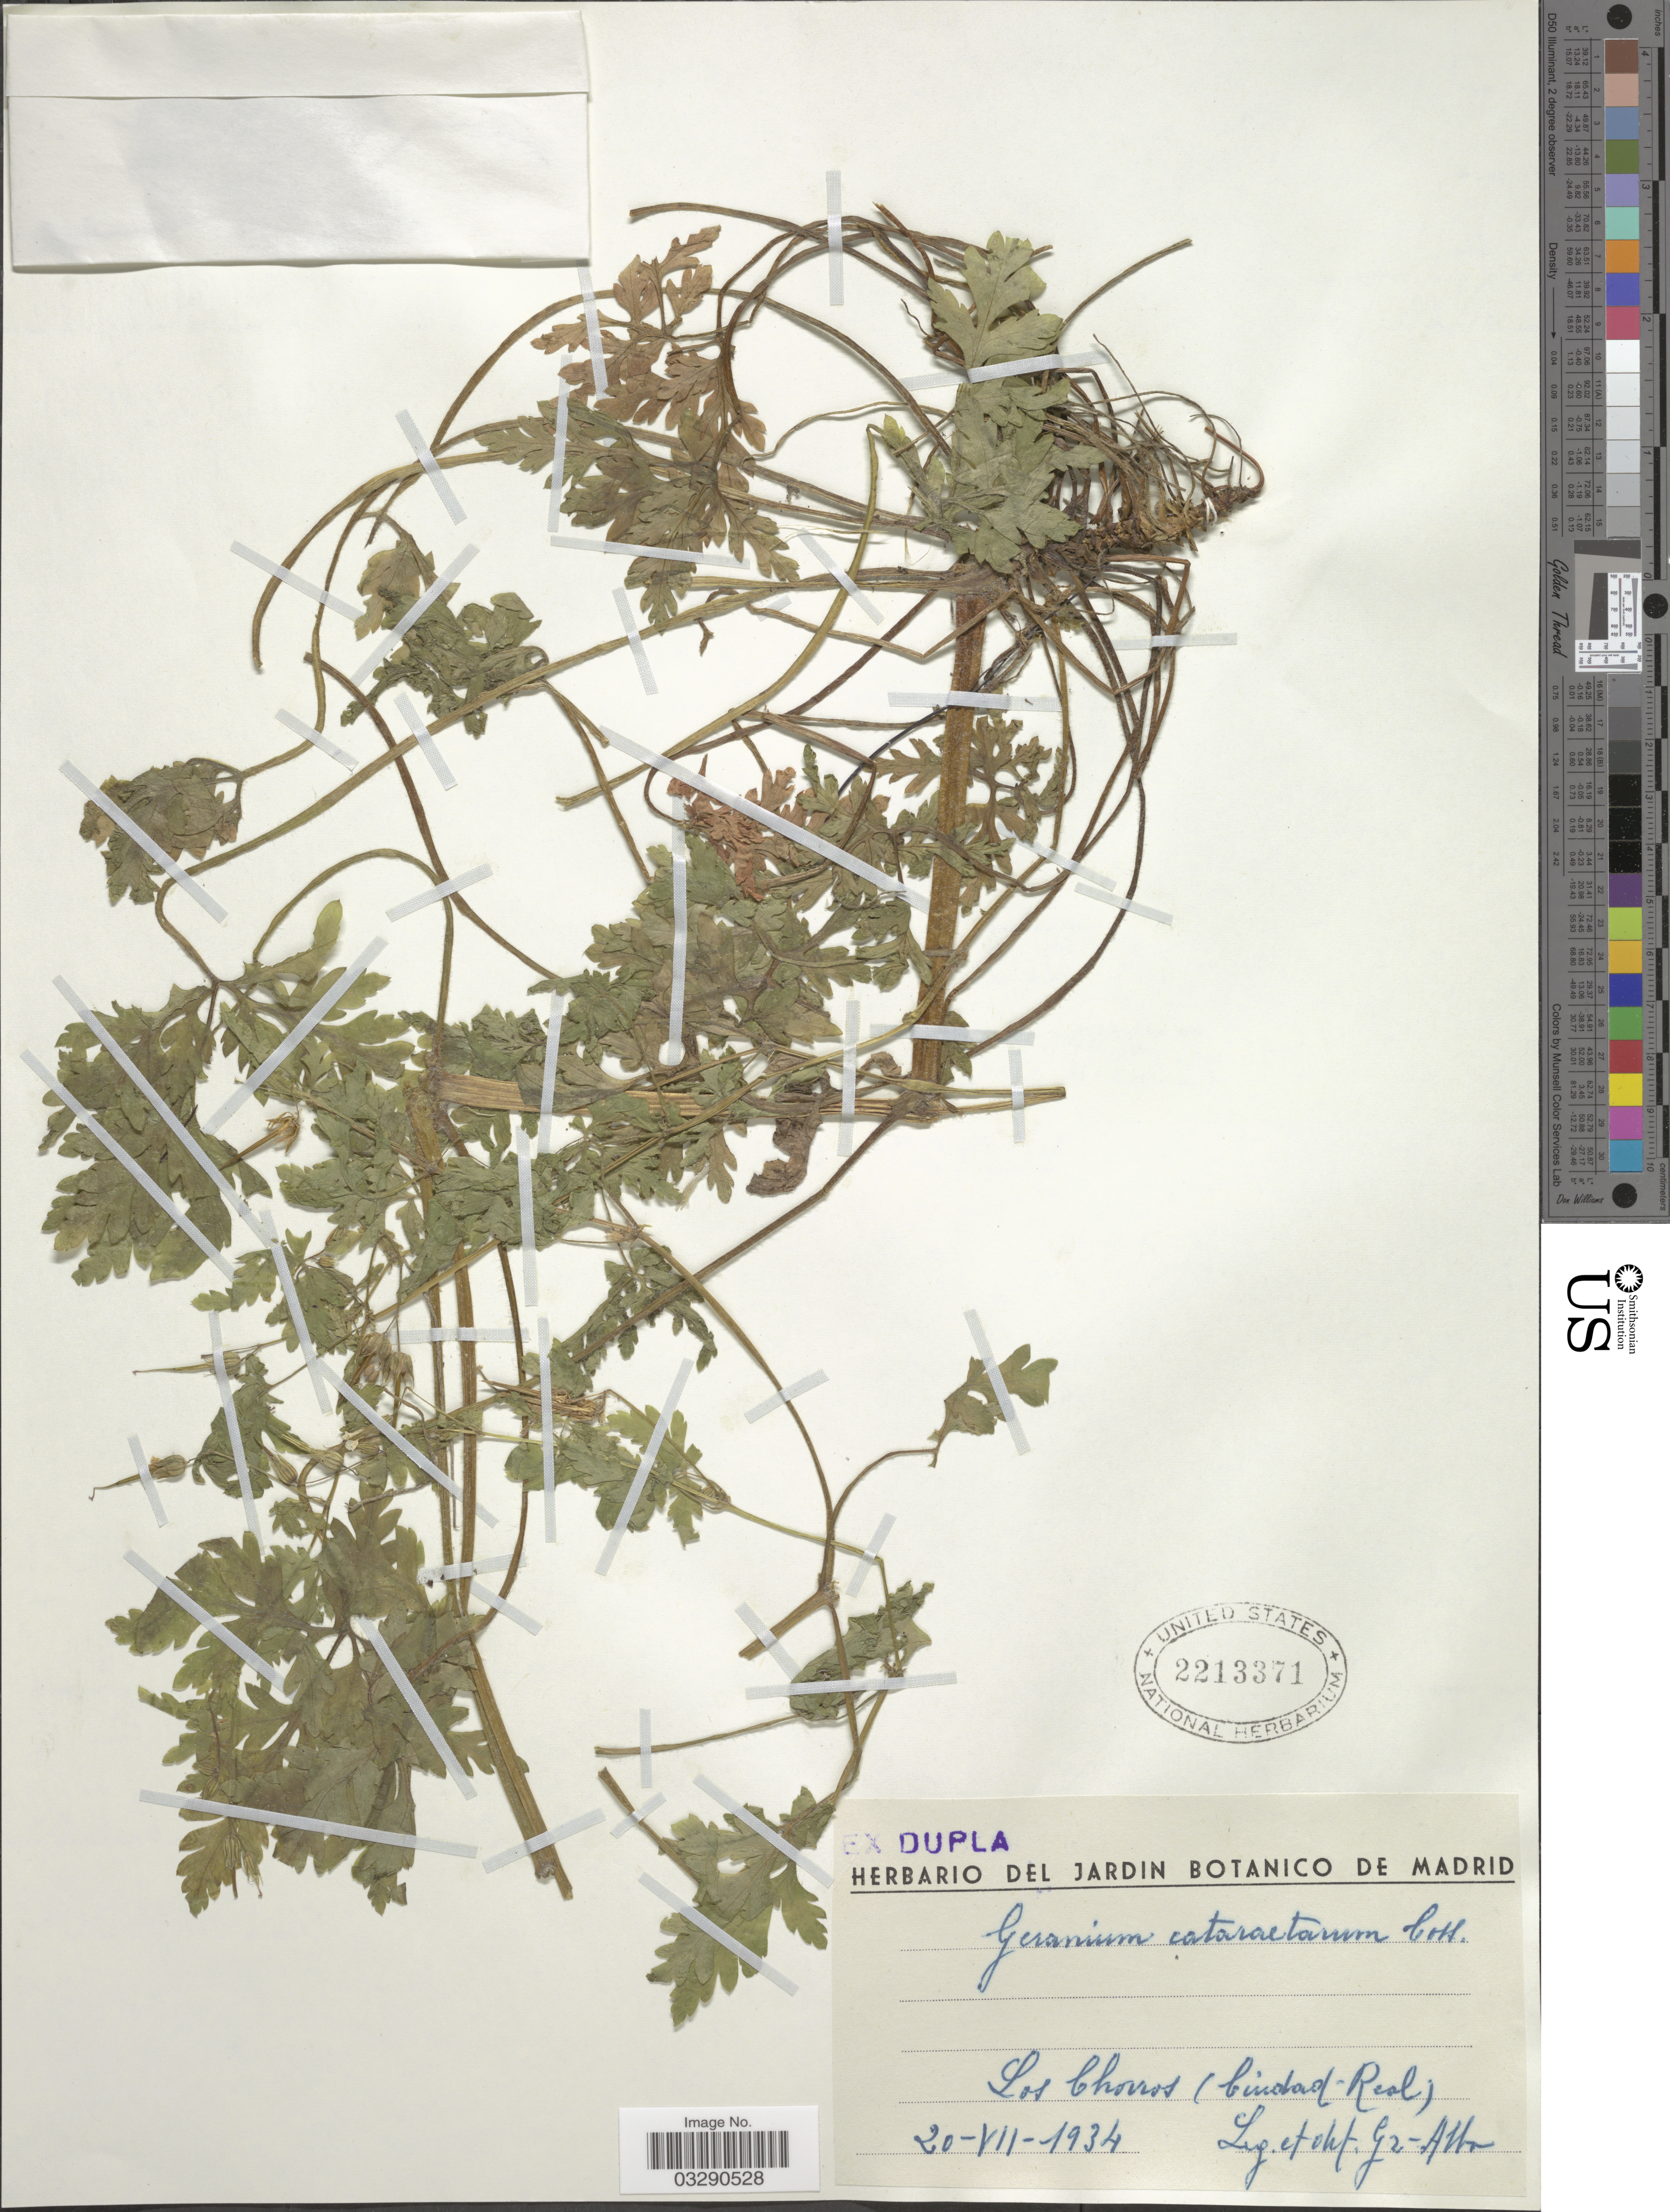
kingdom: Plantae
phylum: Tracheophyta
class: Magnoliopsida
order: Geraniales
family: Geraniaceae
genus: Geranium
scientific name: Geranium cataractarum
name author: Coss.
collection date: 1934-07-20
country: Spain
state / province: Madrid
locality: Los Chorros (Ciudad-Real).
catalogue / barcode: US 2213371